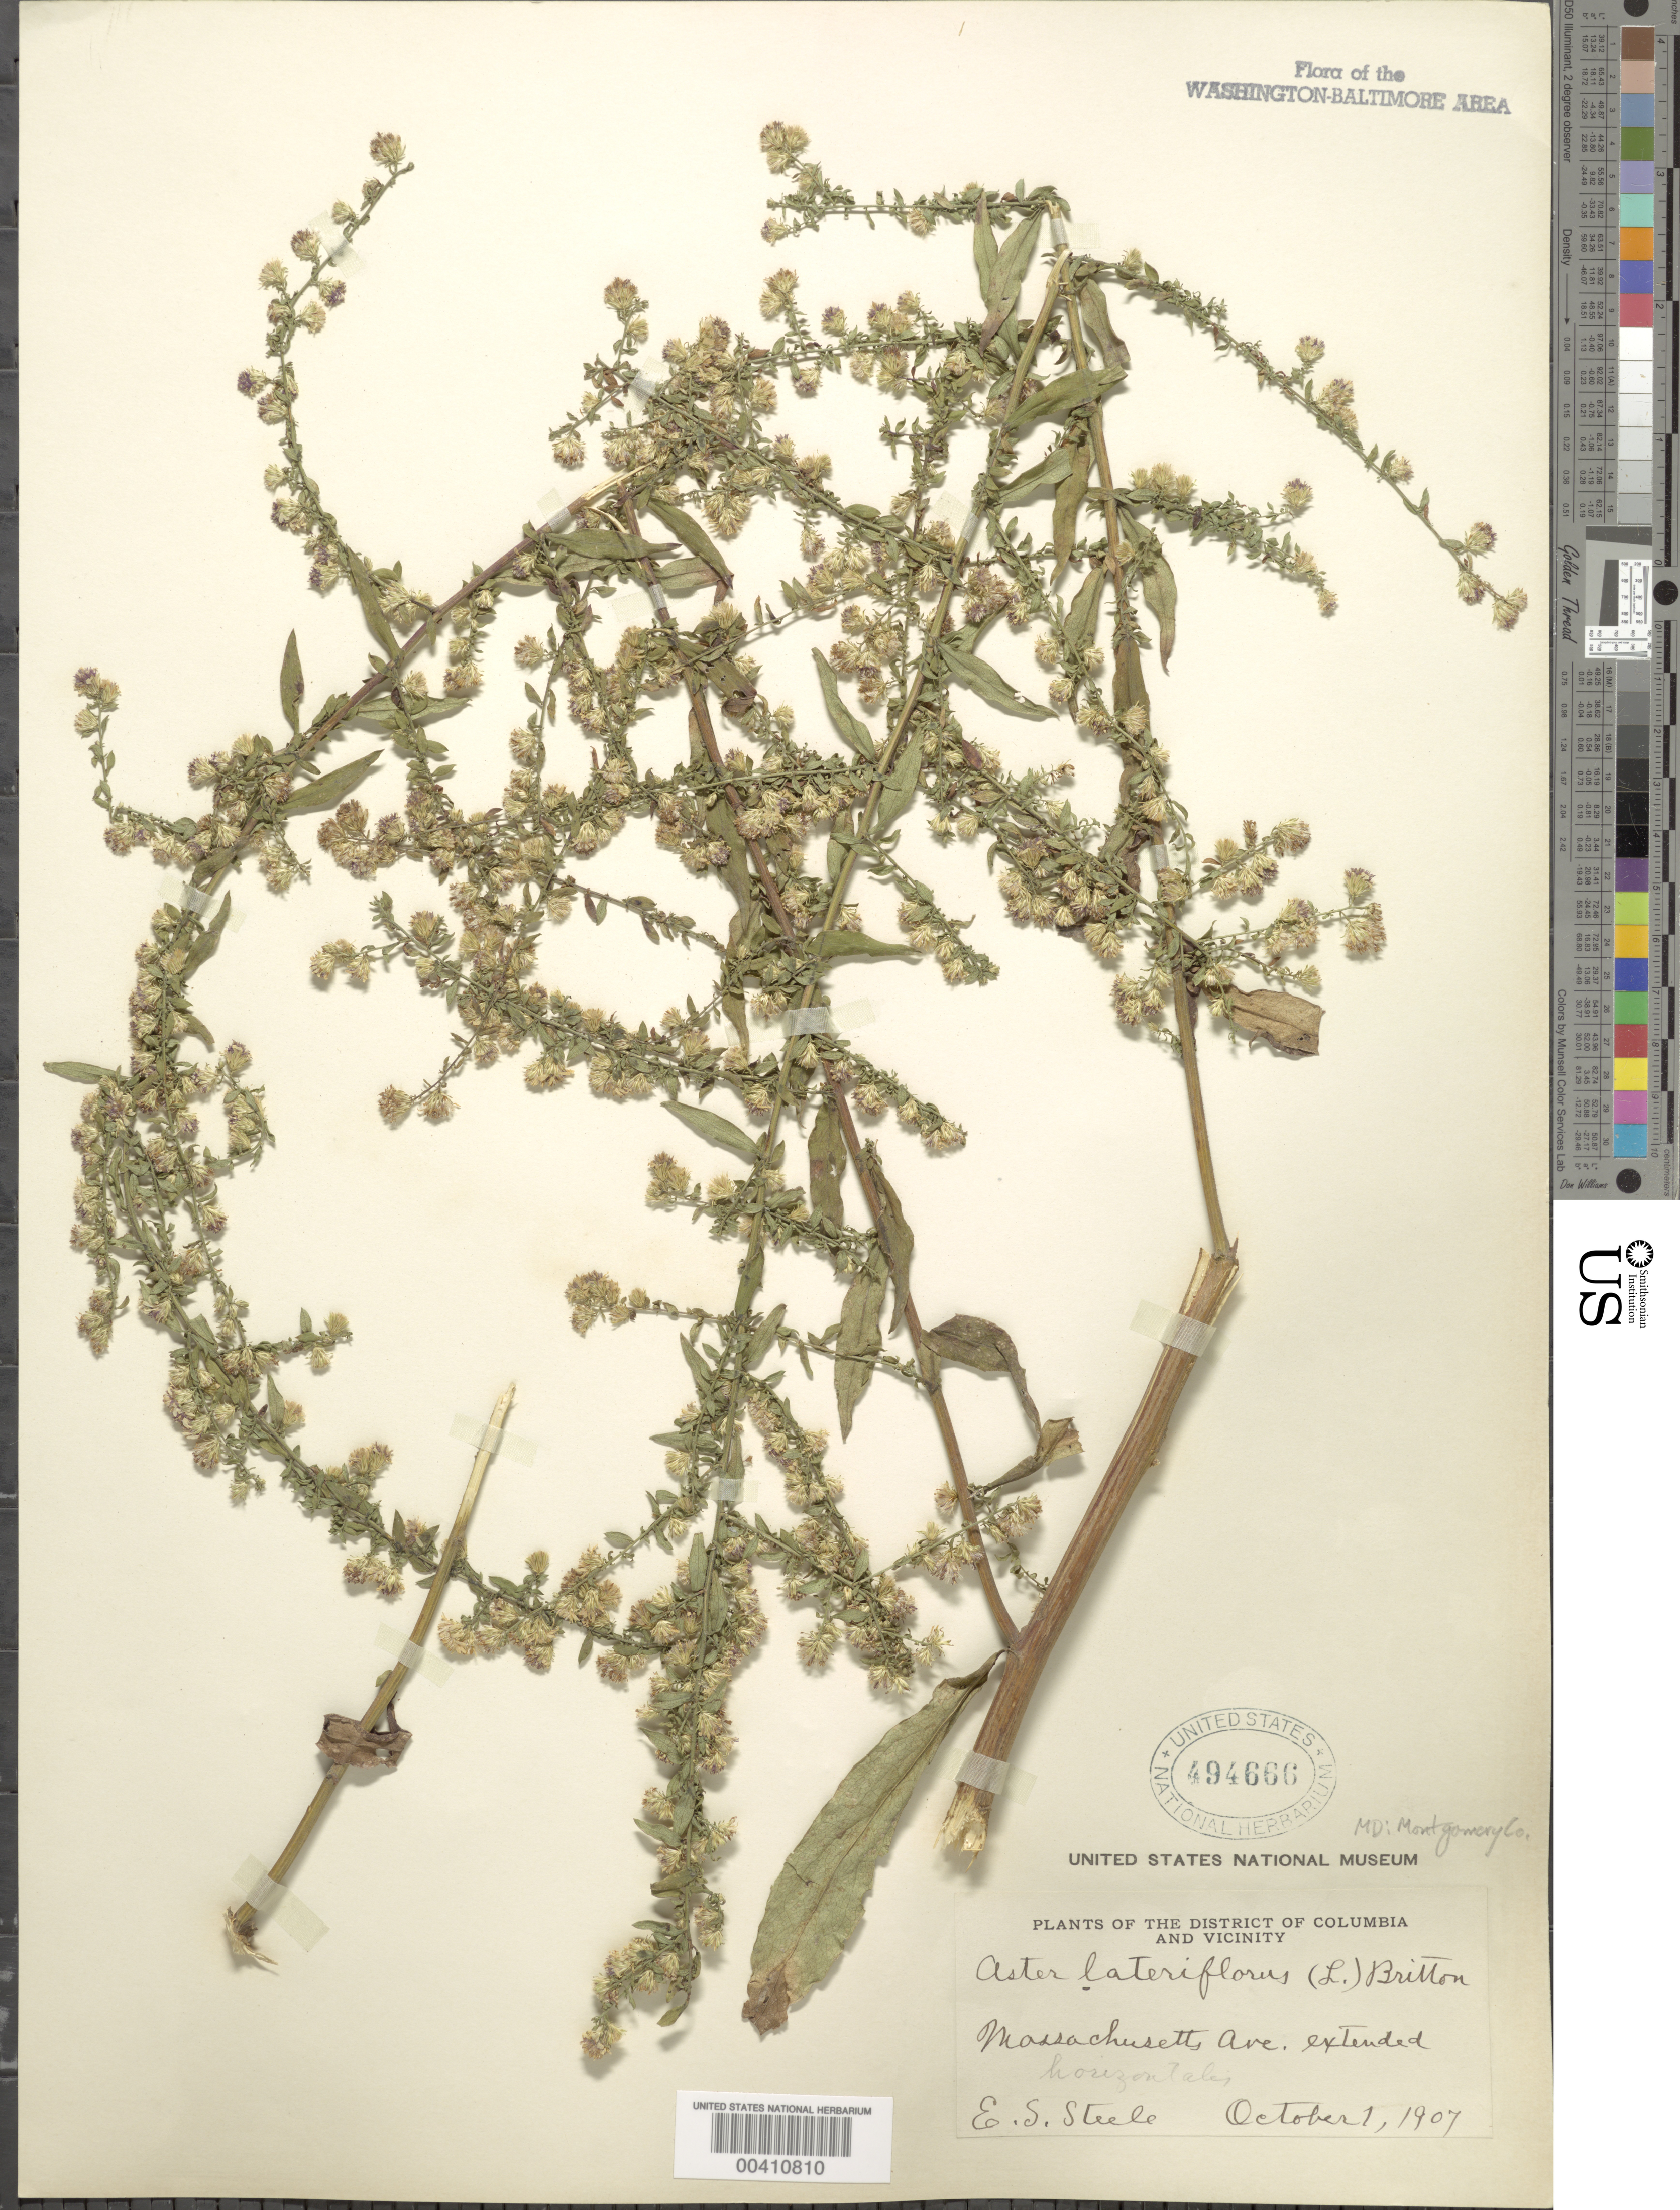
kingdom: Plantae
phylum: Tracheophyta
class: Magnoliopsida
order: Asterales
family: Asteraceae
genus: Symphyotrichum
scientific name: Symphyotrichum lateriflorum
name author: (L.) Á. Löve & D. Löve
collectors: E. Steele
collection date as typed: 01 Oct 1907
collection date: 1907-10-01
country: United States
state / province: District of Columbia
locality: Massachusetts Ave. extended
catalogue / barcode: US 494666